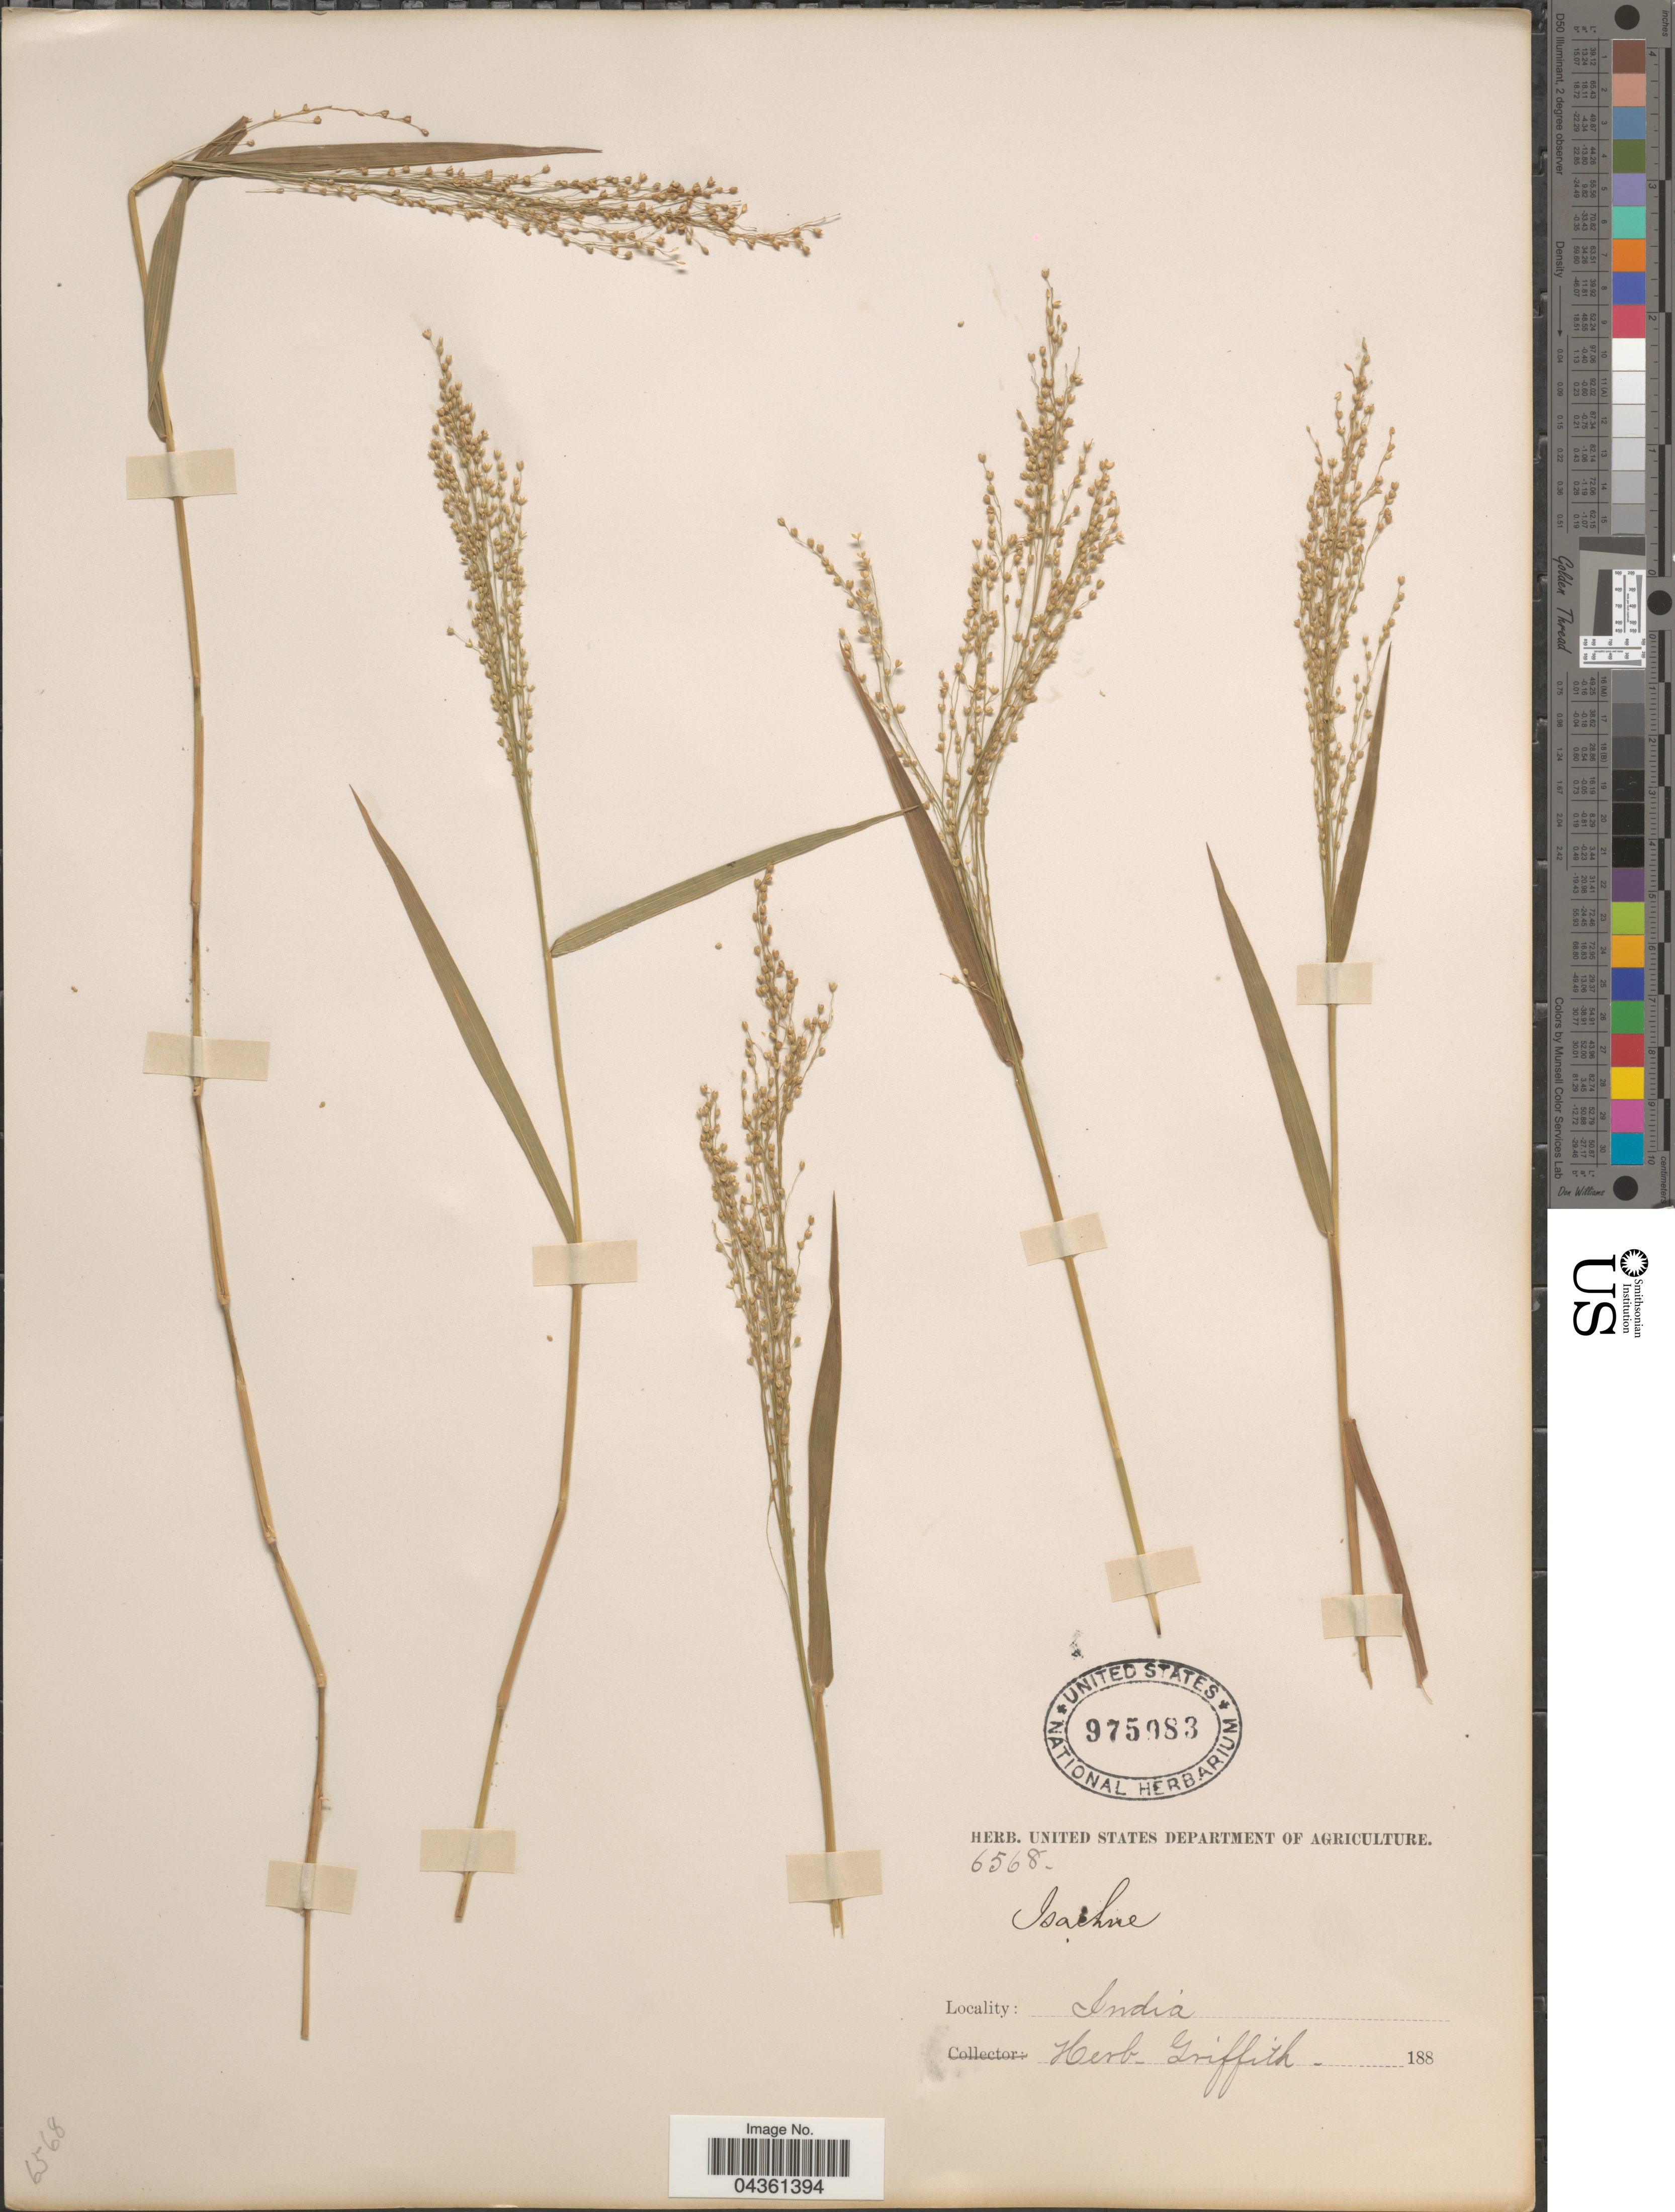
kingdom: Plantae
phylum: Tracheophyta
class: Liliopsida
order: Poales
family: Poaceae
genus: Isachne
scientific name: Isachne albens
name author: Trin.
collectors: ex herb. Griffith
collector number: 6568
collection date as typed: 188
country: India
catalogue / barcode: US 975983